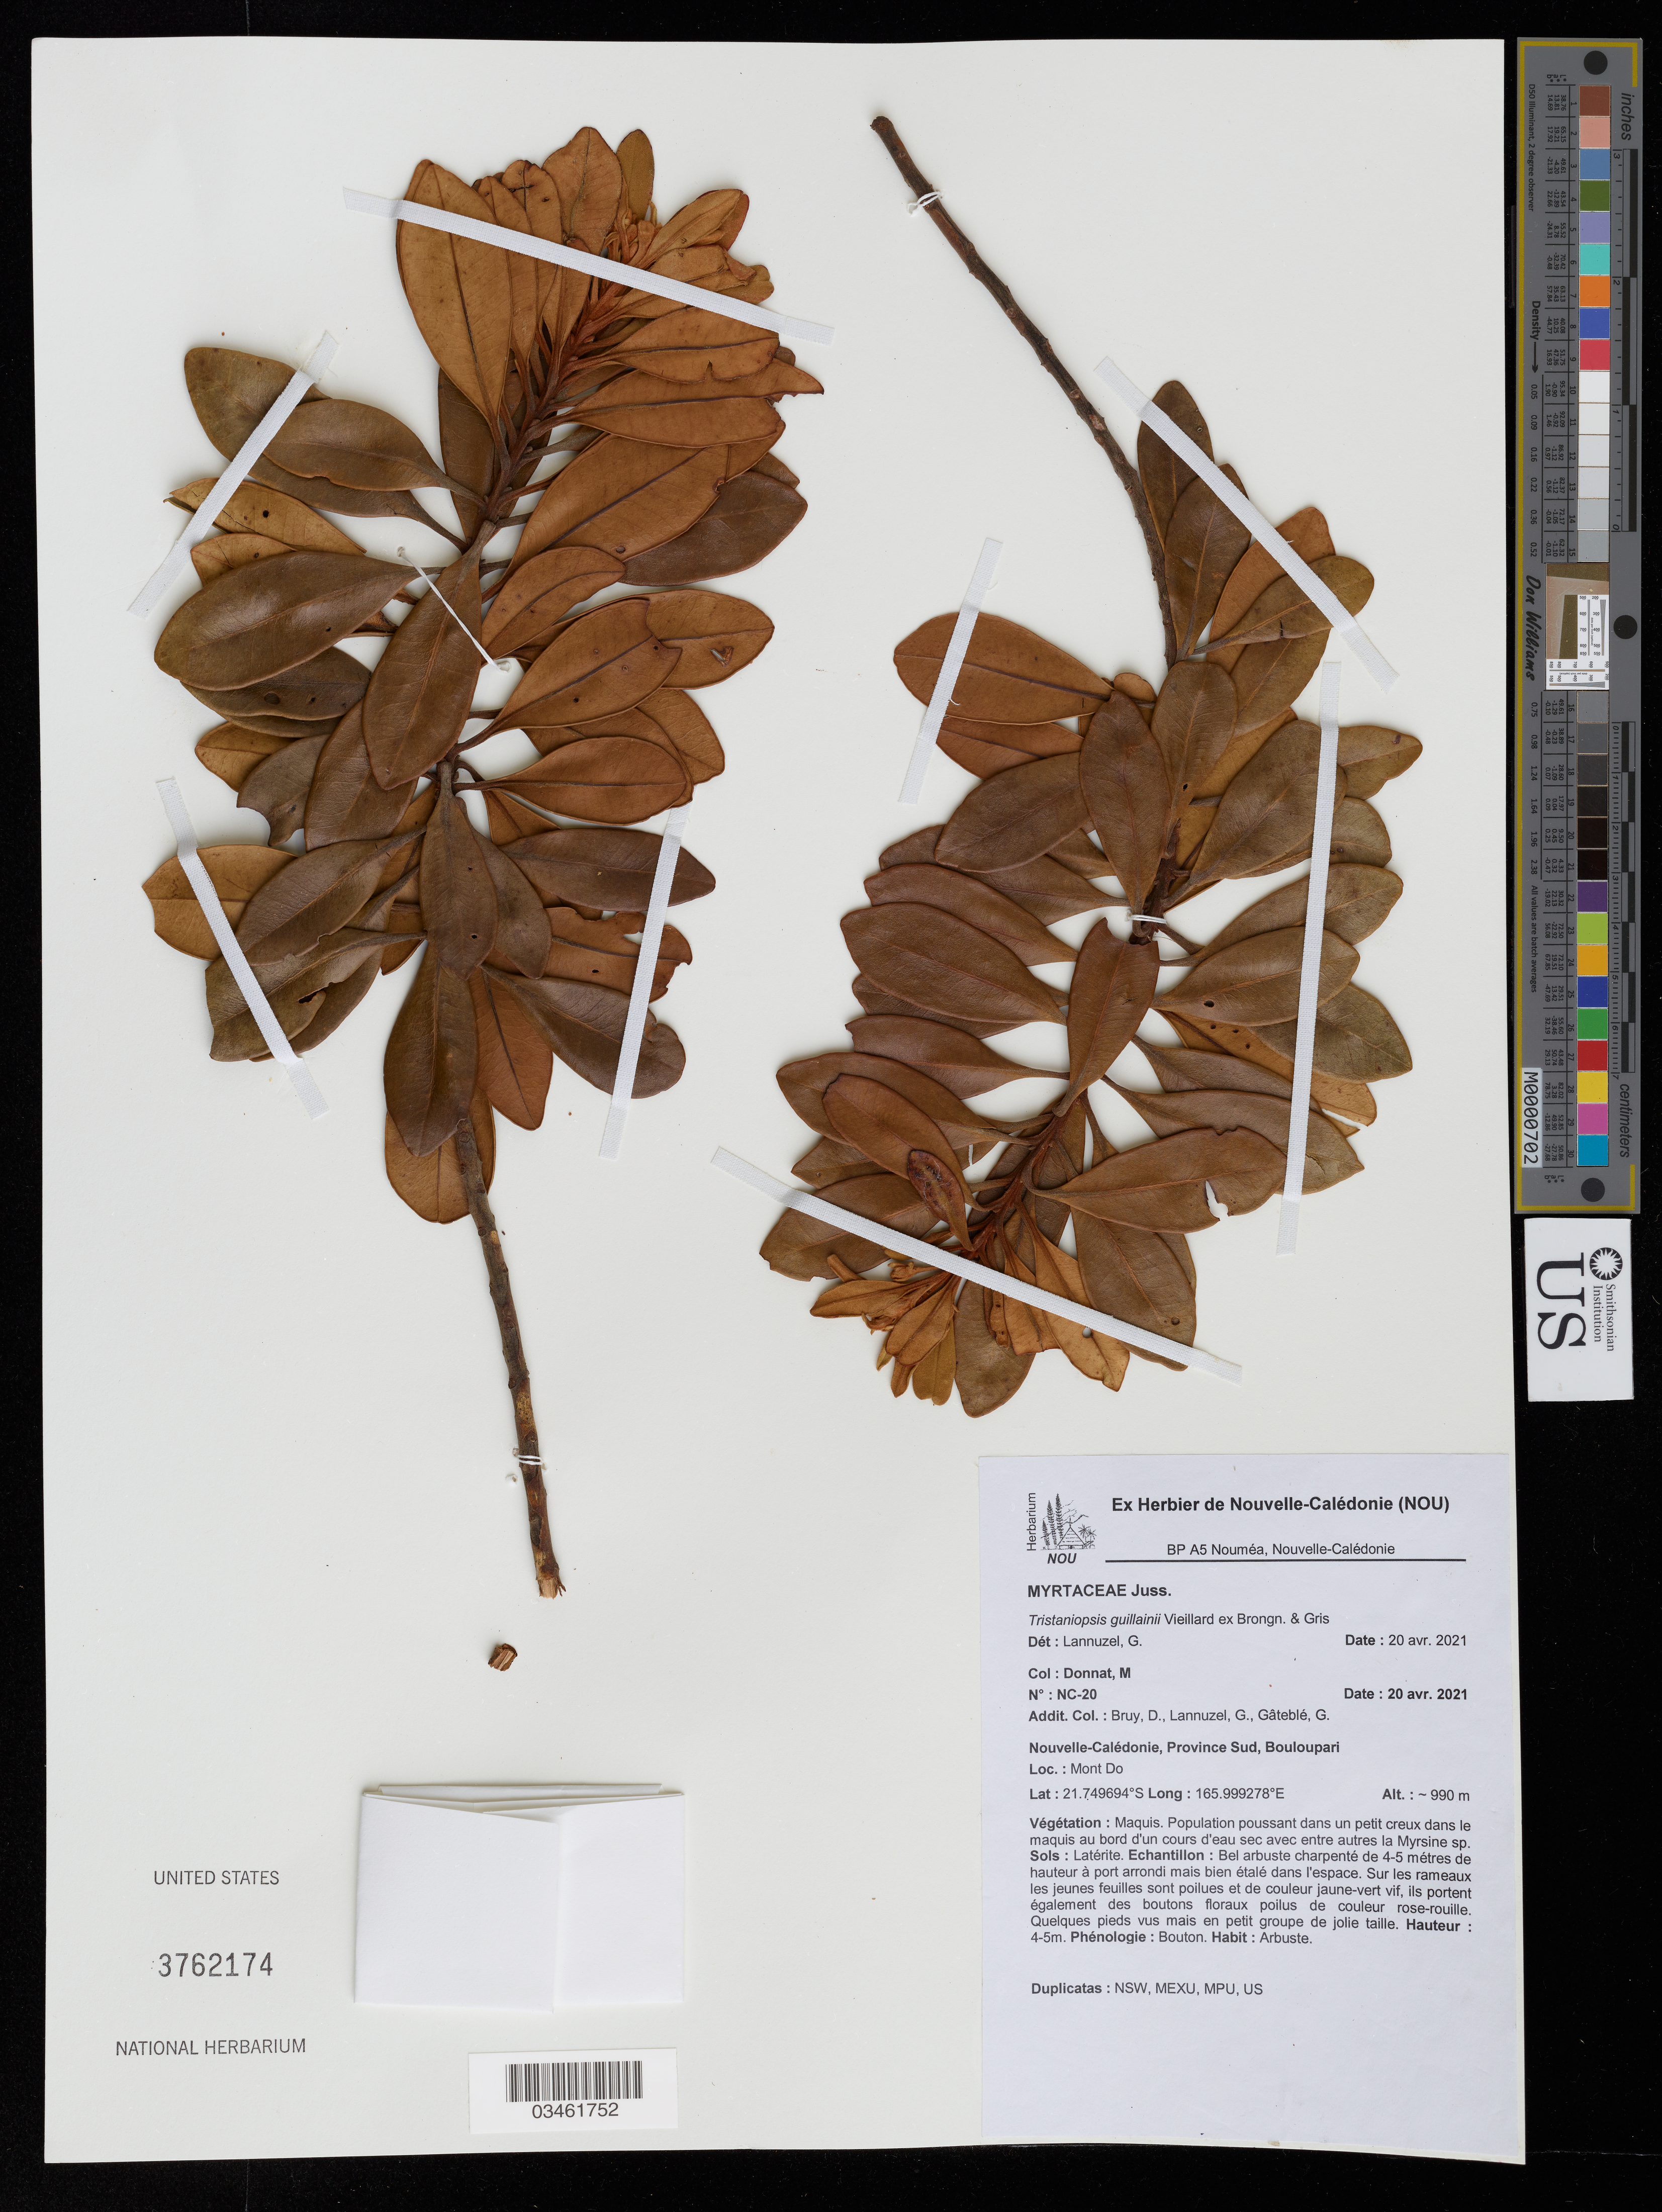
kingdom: Plantae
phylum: Tracheophyta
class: Magnoliopsida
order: Myrtales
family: Myrtaceae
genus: Tristaniopsis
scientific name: Tristaniopsis guillainii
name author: Vieill. ex Brongn. & Gris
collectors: M. Donnat, D. Bruy, G. Lannuzel & G. Gateble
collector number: NC-20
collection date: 2021-04-20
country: New Caledonia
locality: Nouvelle-Calédonie, Province Sud, Bouloupari. Mont Do.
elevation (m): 990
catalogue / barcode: US 3762174